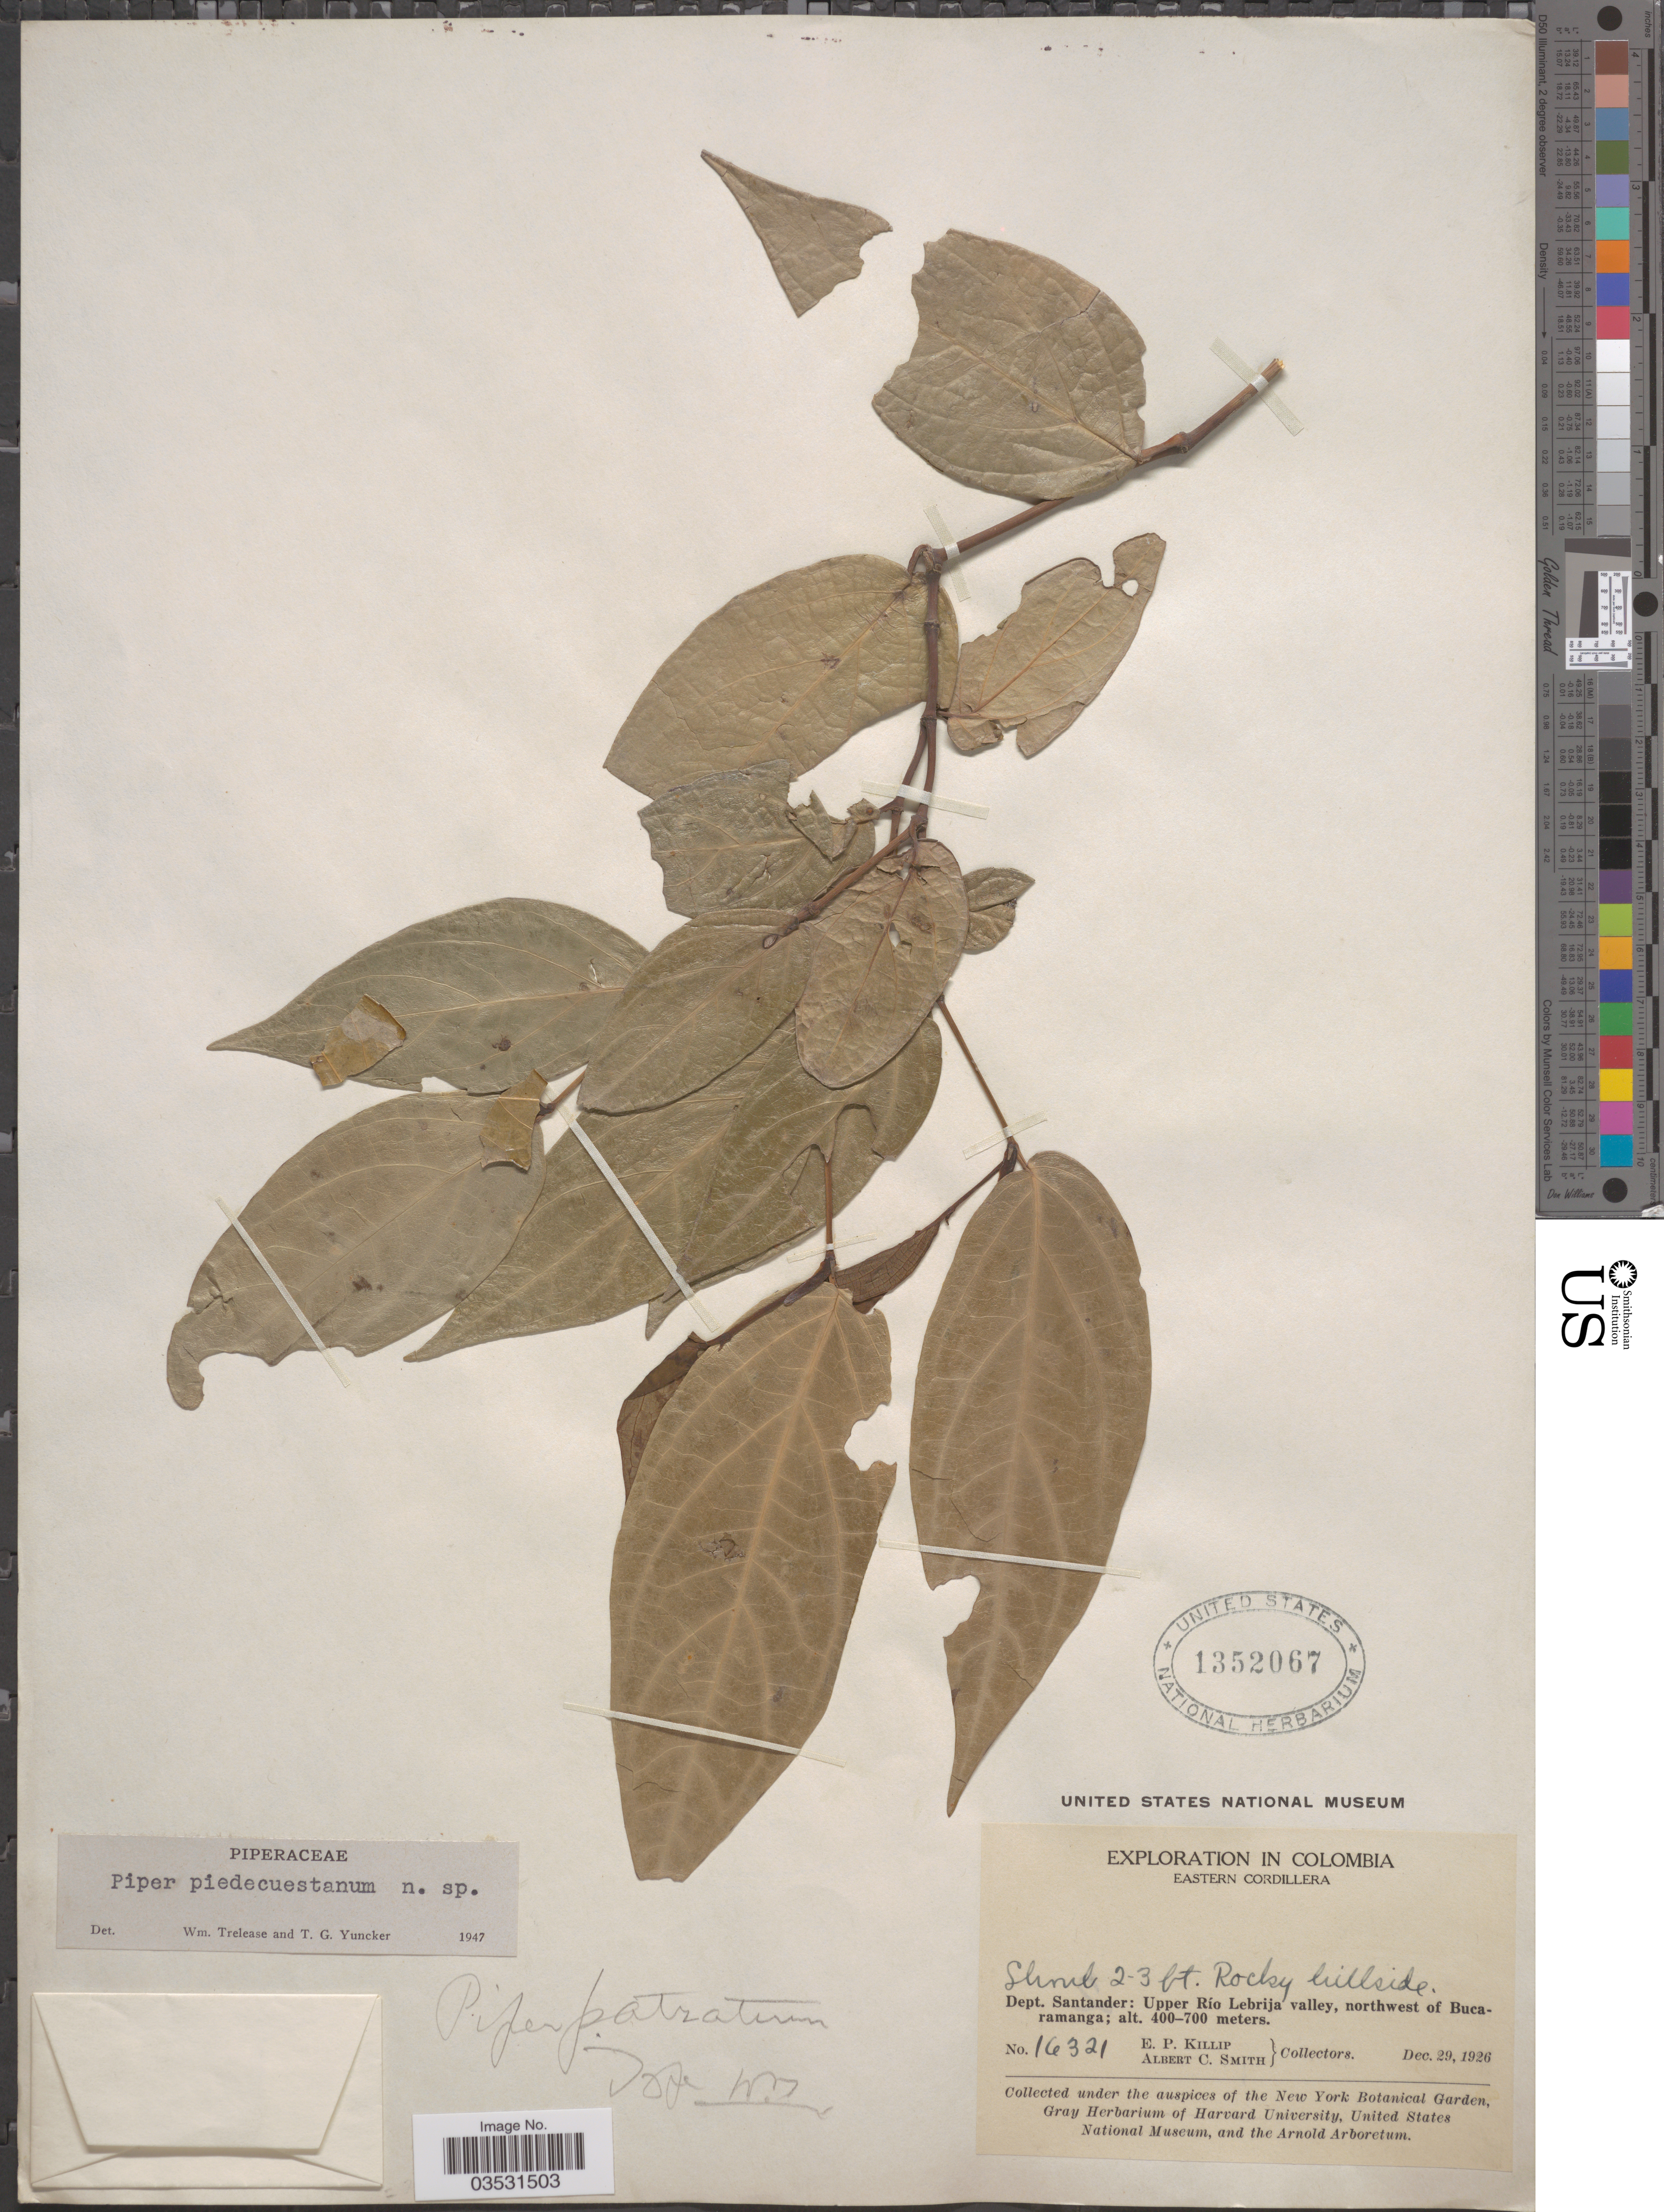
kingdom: Plantae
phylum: Tracheophyta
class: Magnoliopsida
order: Piperales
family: Piperaceae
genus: Piper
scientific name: Piper piedecuestanum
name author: Trel. & Yunck.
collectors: E. P. Killip & A. C. Smith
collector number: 16321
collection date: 1926-12-29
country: Colombia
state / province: Santander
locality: Eastern Cordillera. Dept. Santander: Upper Río Lebrija valley, northwest of Bucaramanga.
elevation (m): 400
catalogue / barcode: US 1352067